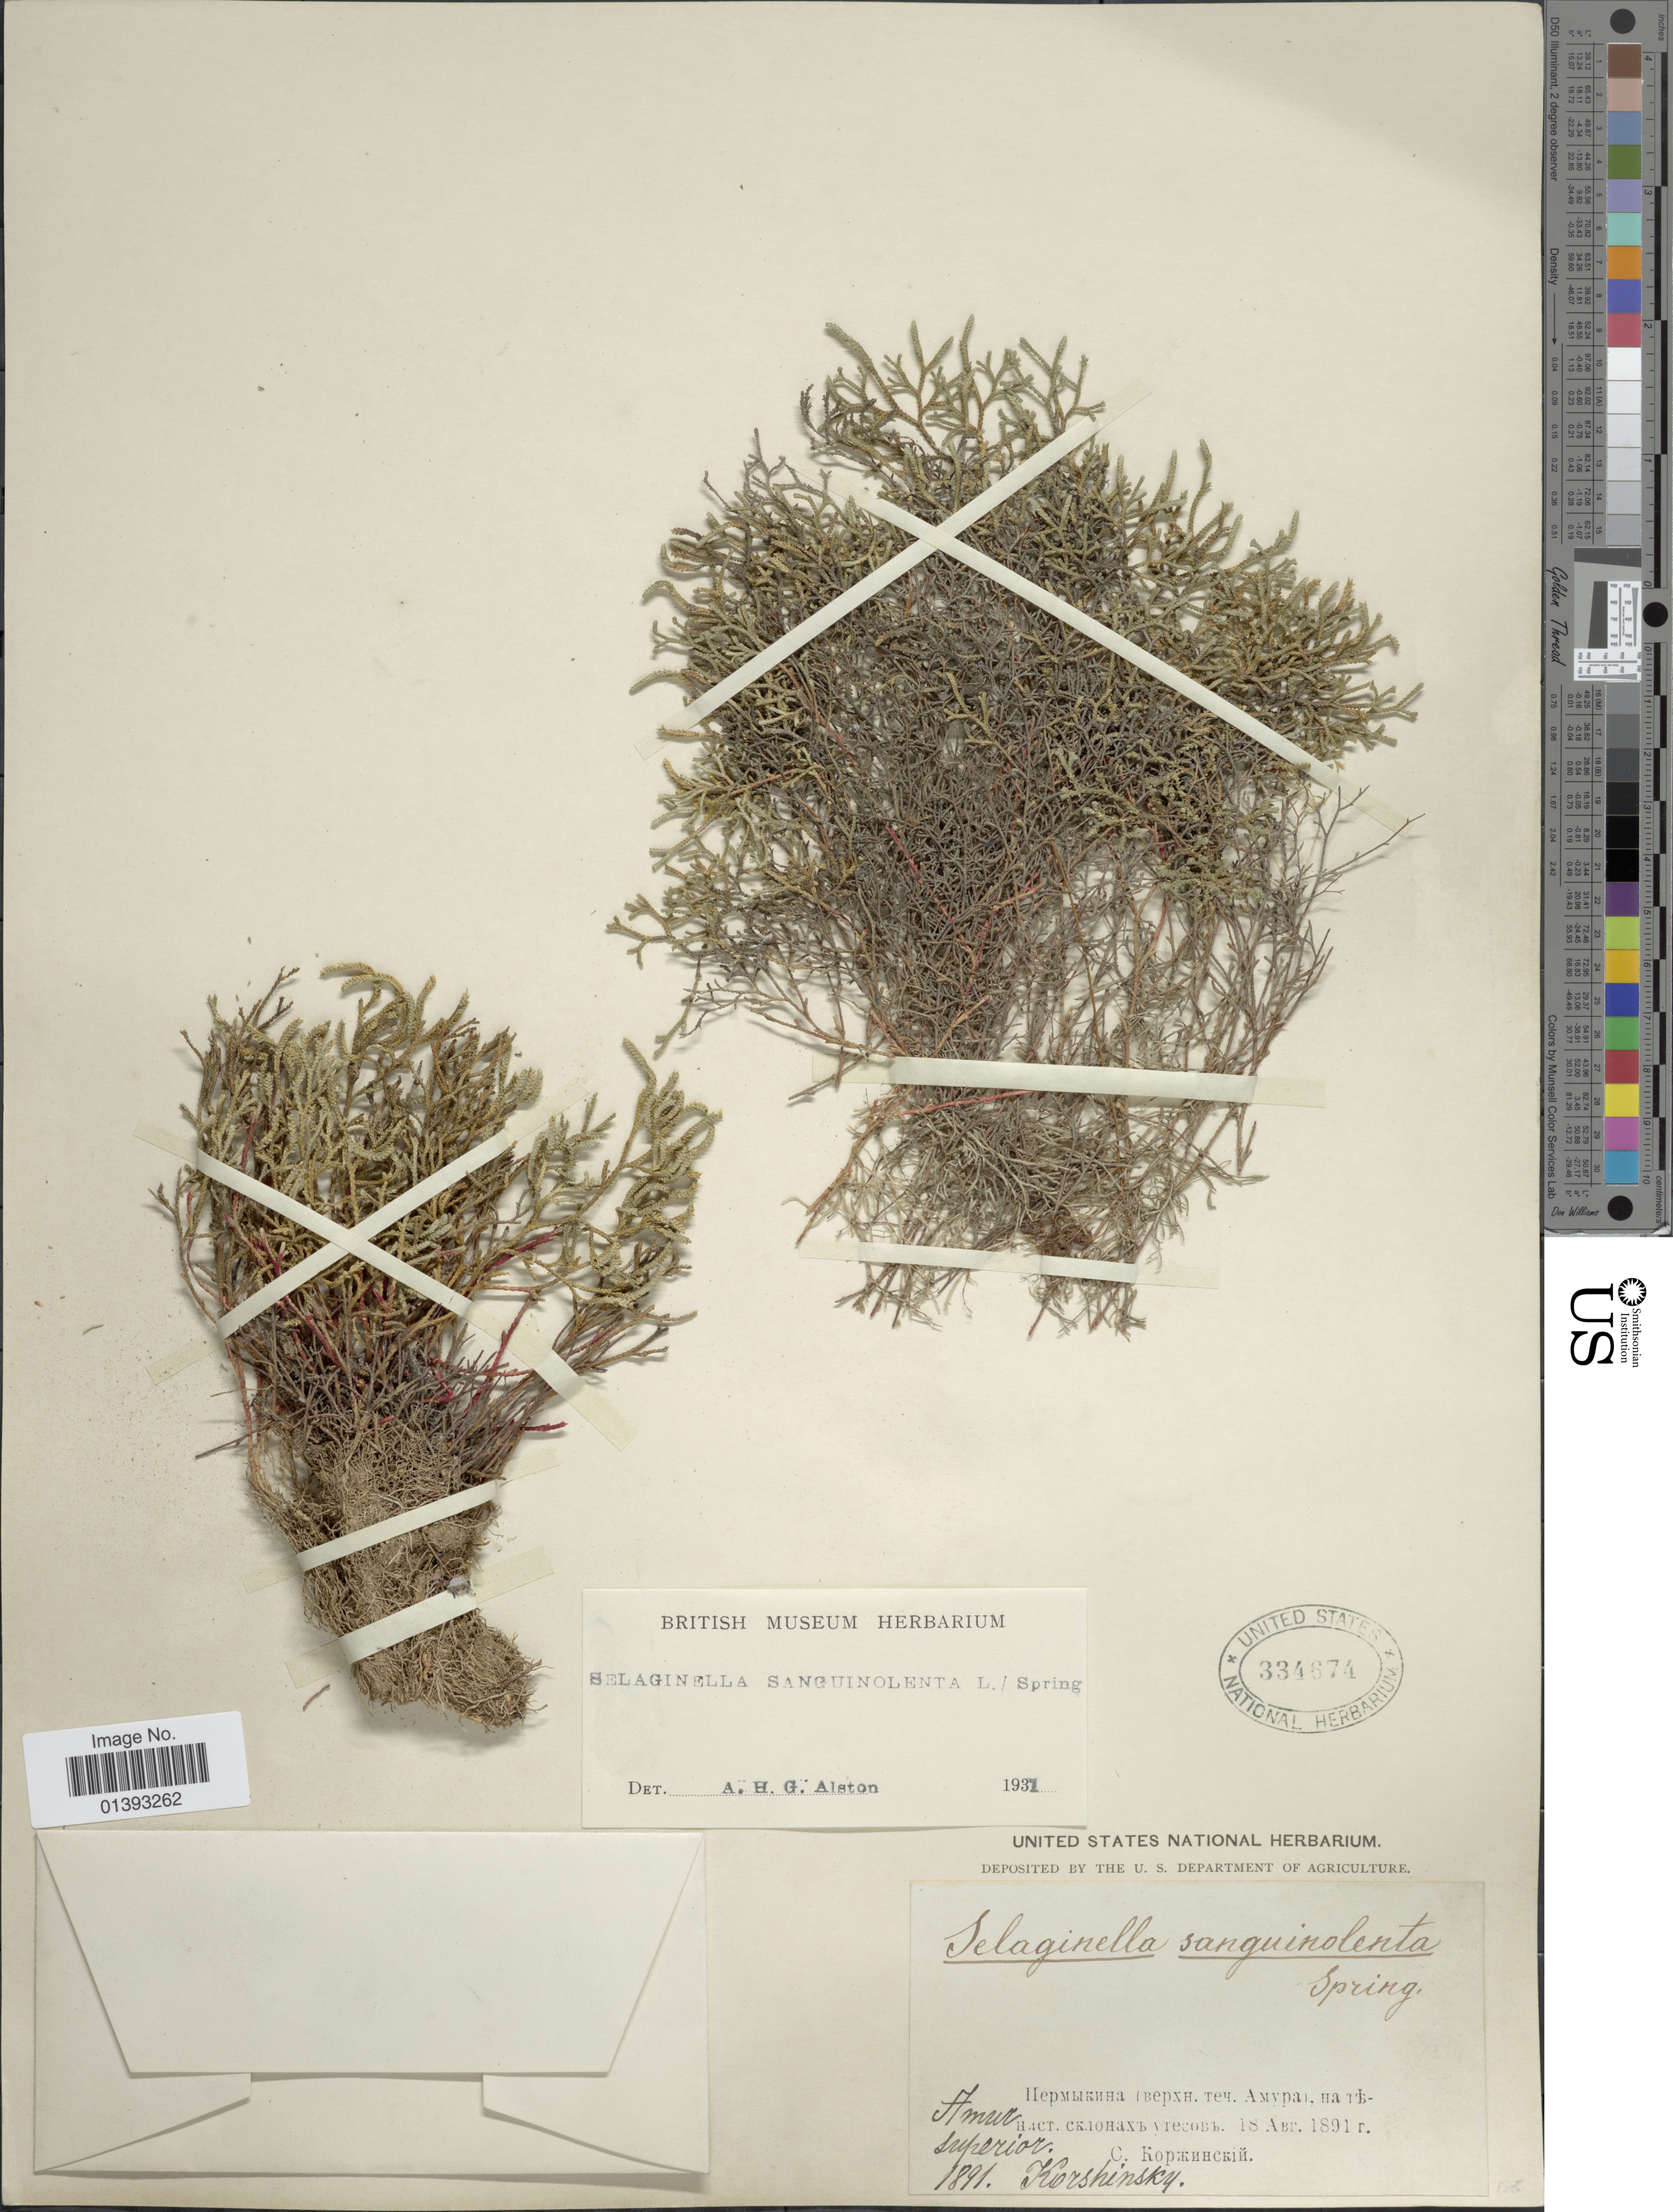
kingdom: Plantae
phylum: Tracheophyta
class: Lycopodiopsida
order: Selaginellales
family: Selaginellaceae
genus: Selaginella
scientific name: Selaginella sanguinolenta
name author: (L.) Spring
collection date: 1891-04-18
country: Russian Federation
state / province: Amur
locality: X, Amur superior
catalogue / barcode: US 334674